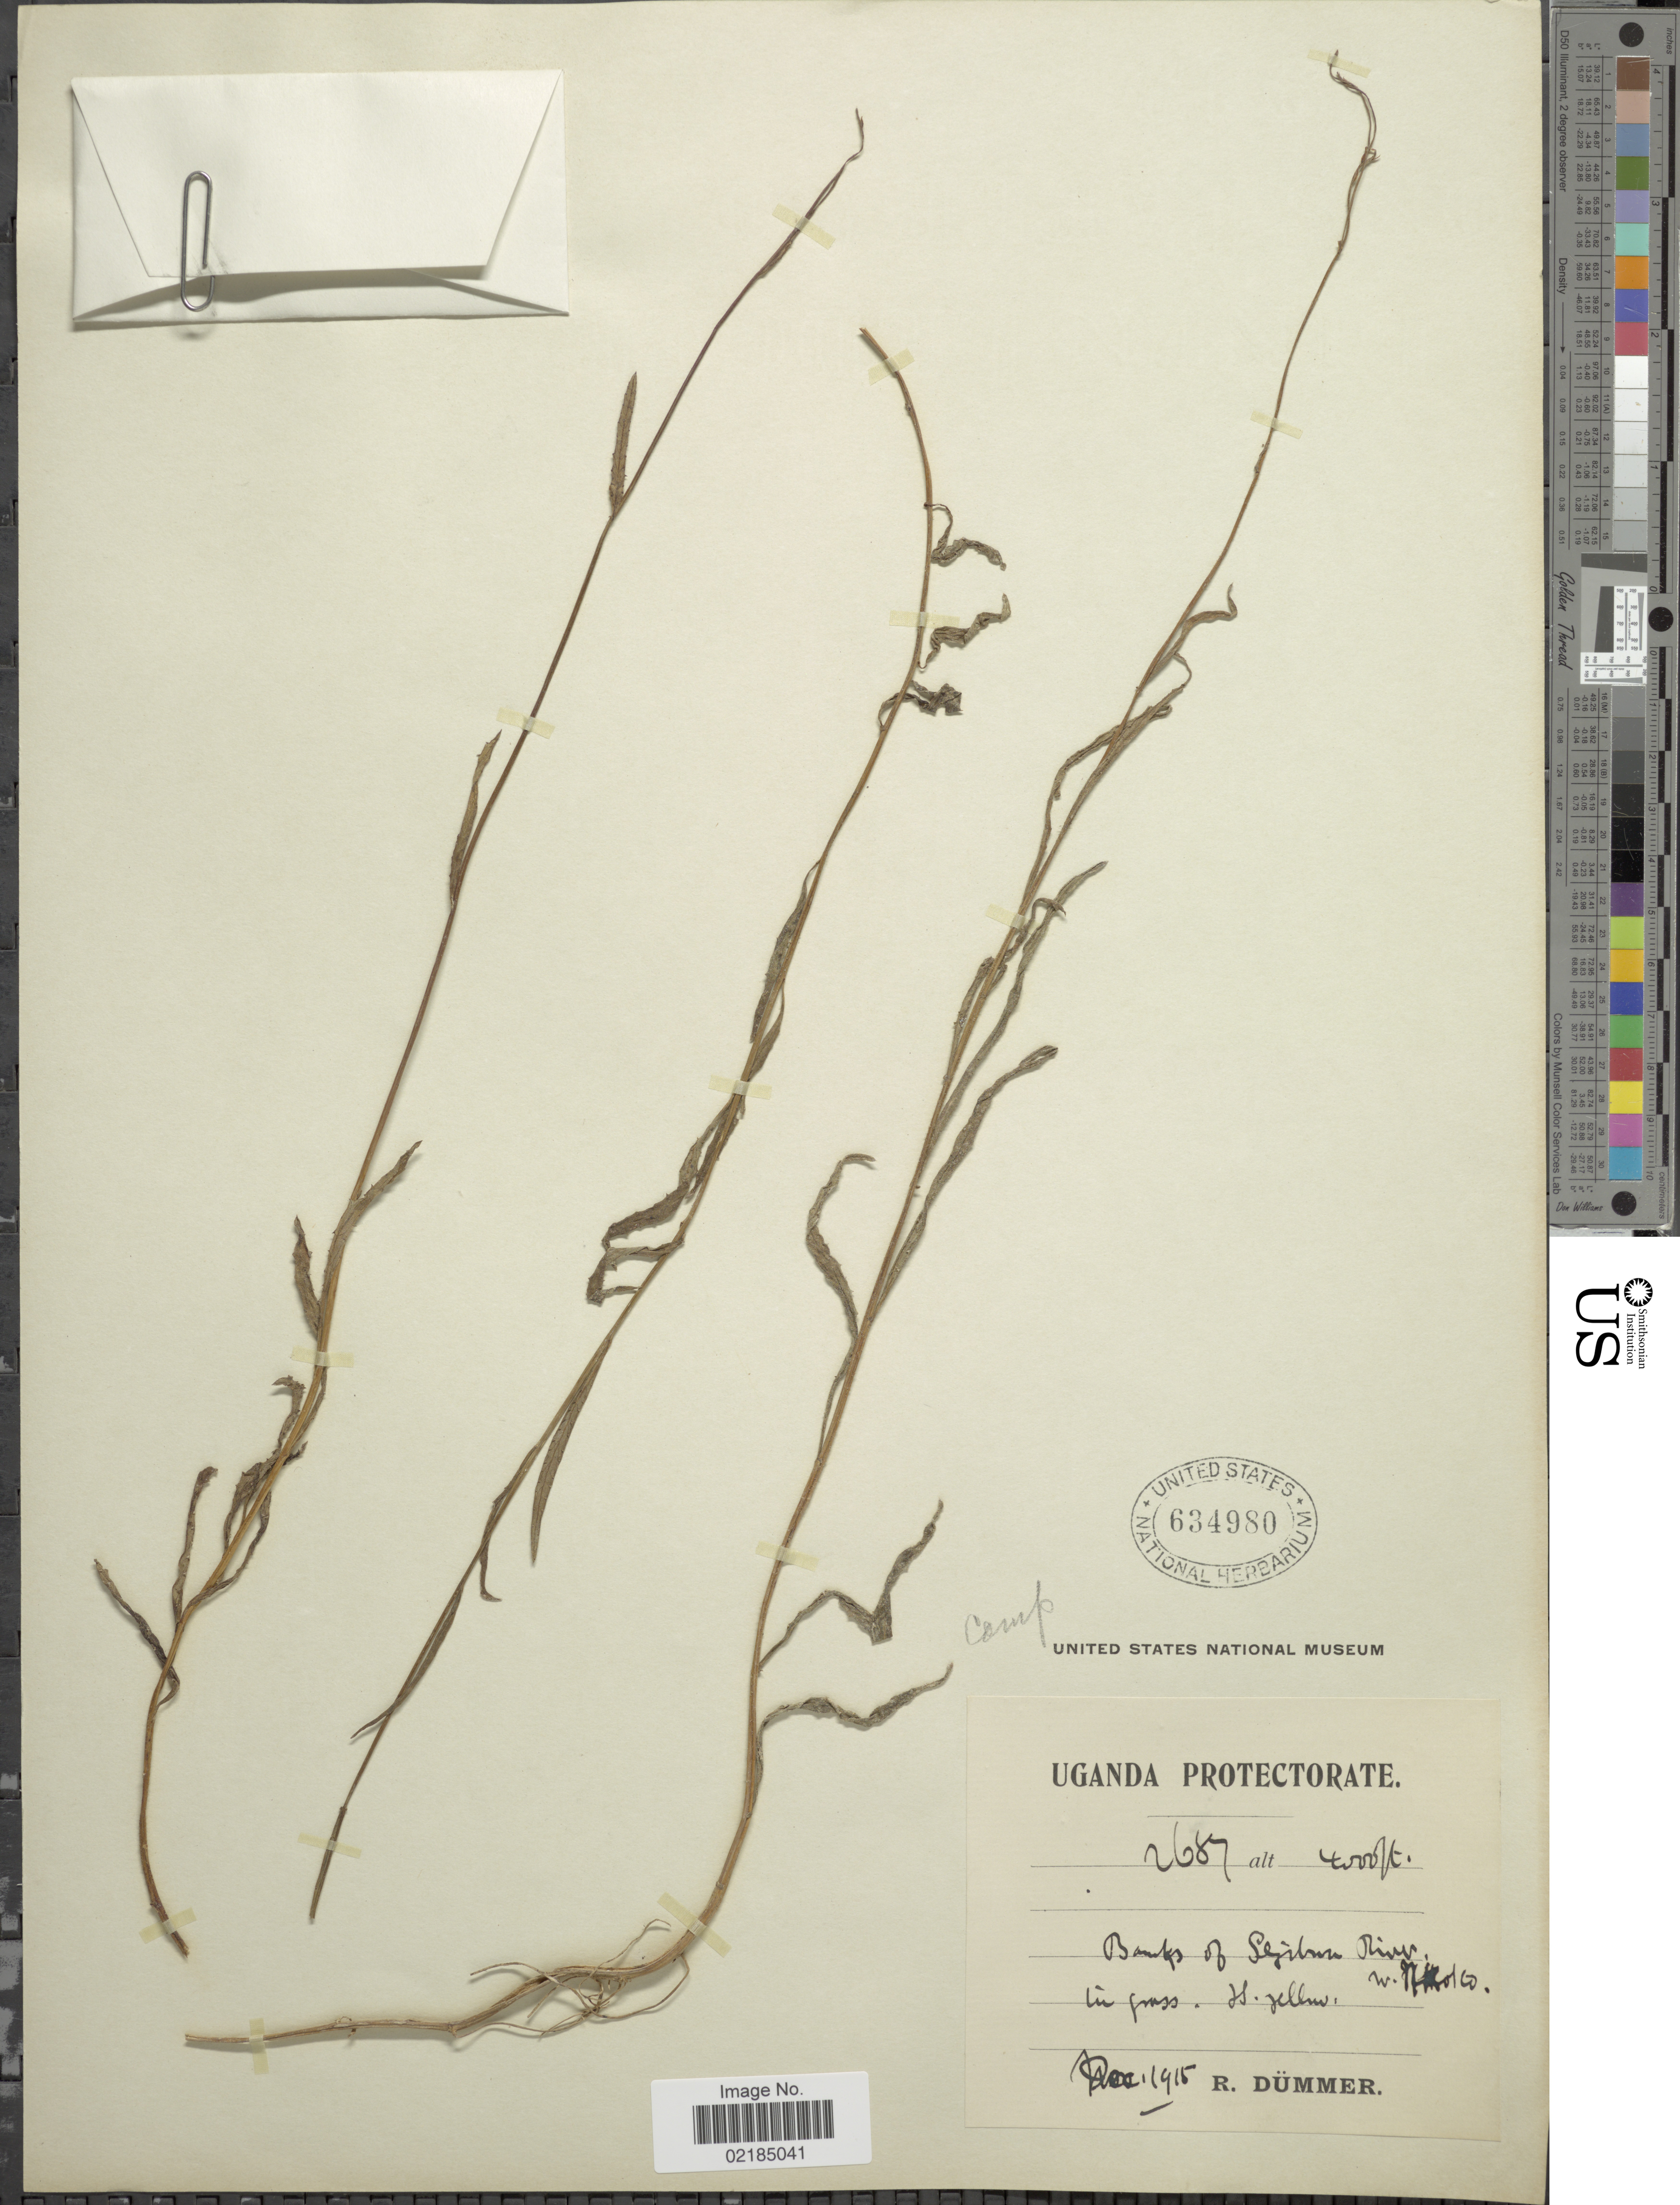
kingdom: Plantae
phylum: Tracheophyta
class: Magnoliopsida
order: Asterales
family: Asteraceae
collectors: R. A. Dümmer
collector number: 2687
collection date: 1915-12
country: Uganda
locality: Banks of [illegible text] River.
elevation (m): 1219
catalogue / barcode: US 634980